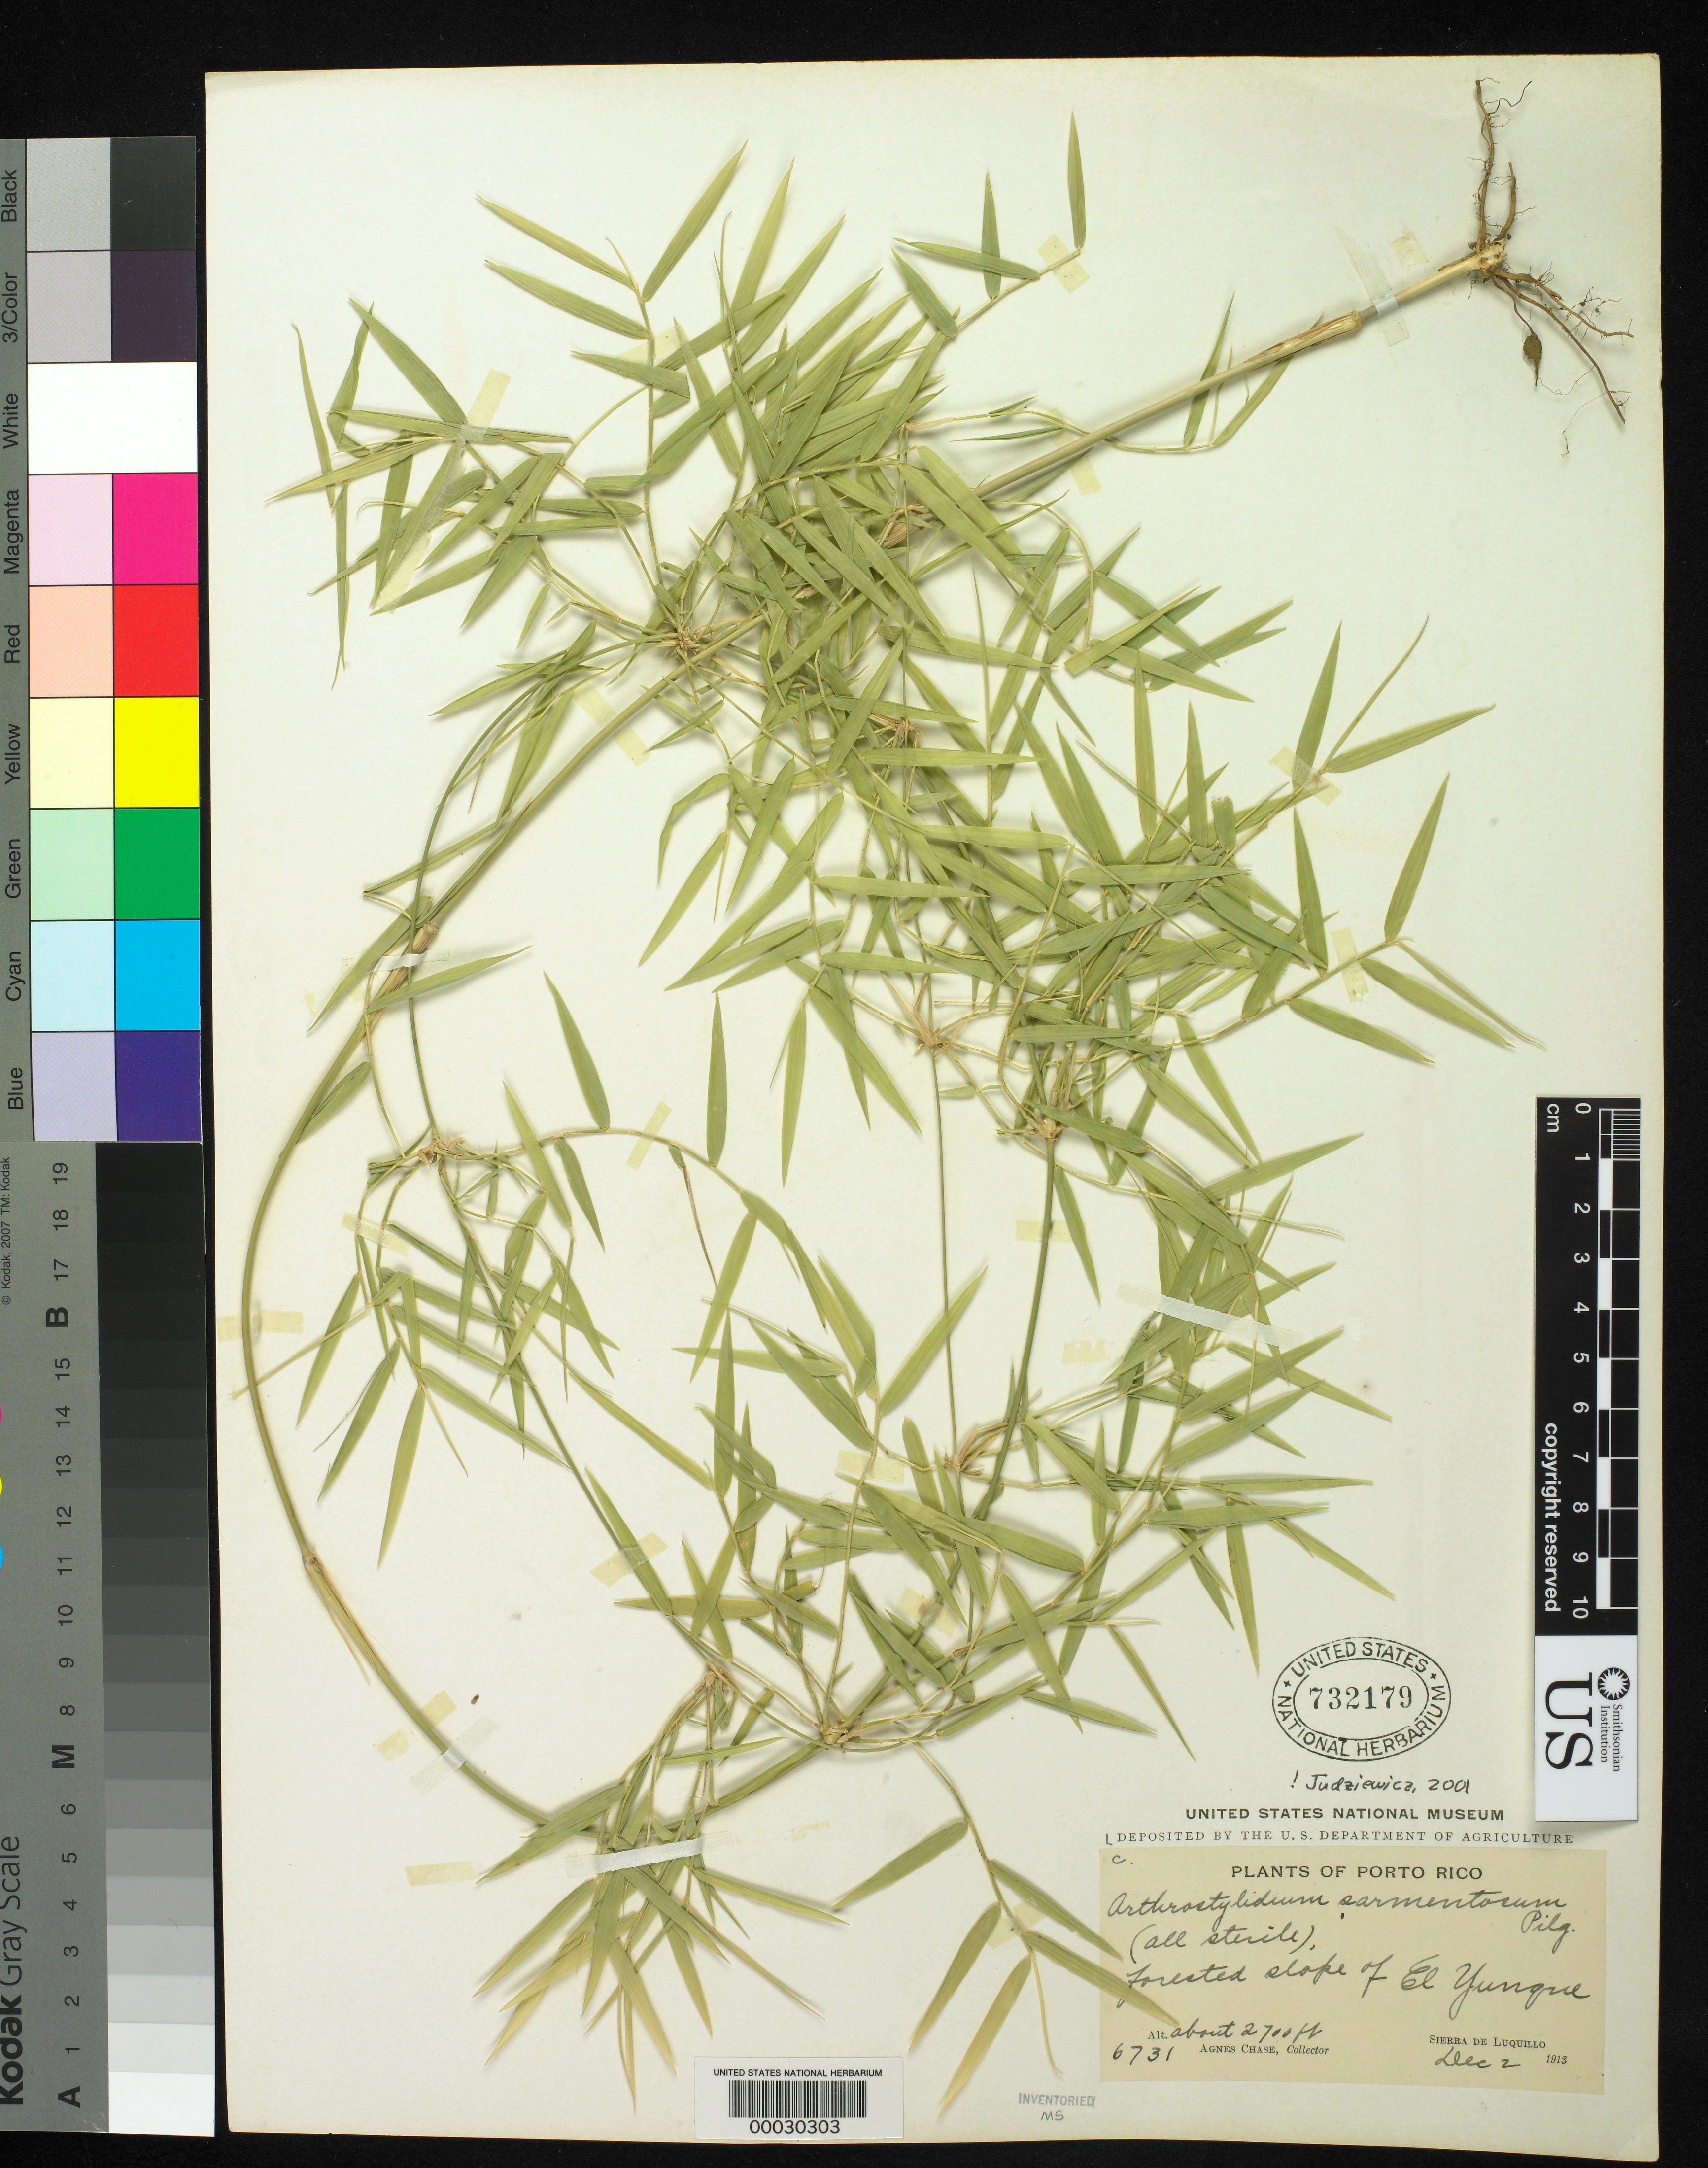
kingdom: Plantae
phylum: Tracheophyta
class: Liliopsida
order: Poales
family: Poaceae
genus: Arthrostylidium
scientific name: Arthrostylidium sarmentosum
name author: Pilg. in Urb.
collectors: A. Chase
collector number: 6731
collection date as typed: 02 Dec 1913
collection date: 1913-12-02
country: Puerto Rico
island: Greater Antilles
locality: El yunque, luquillo range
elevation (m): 824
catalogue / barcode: US 732179